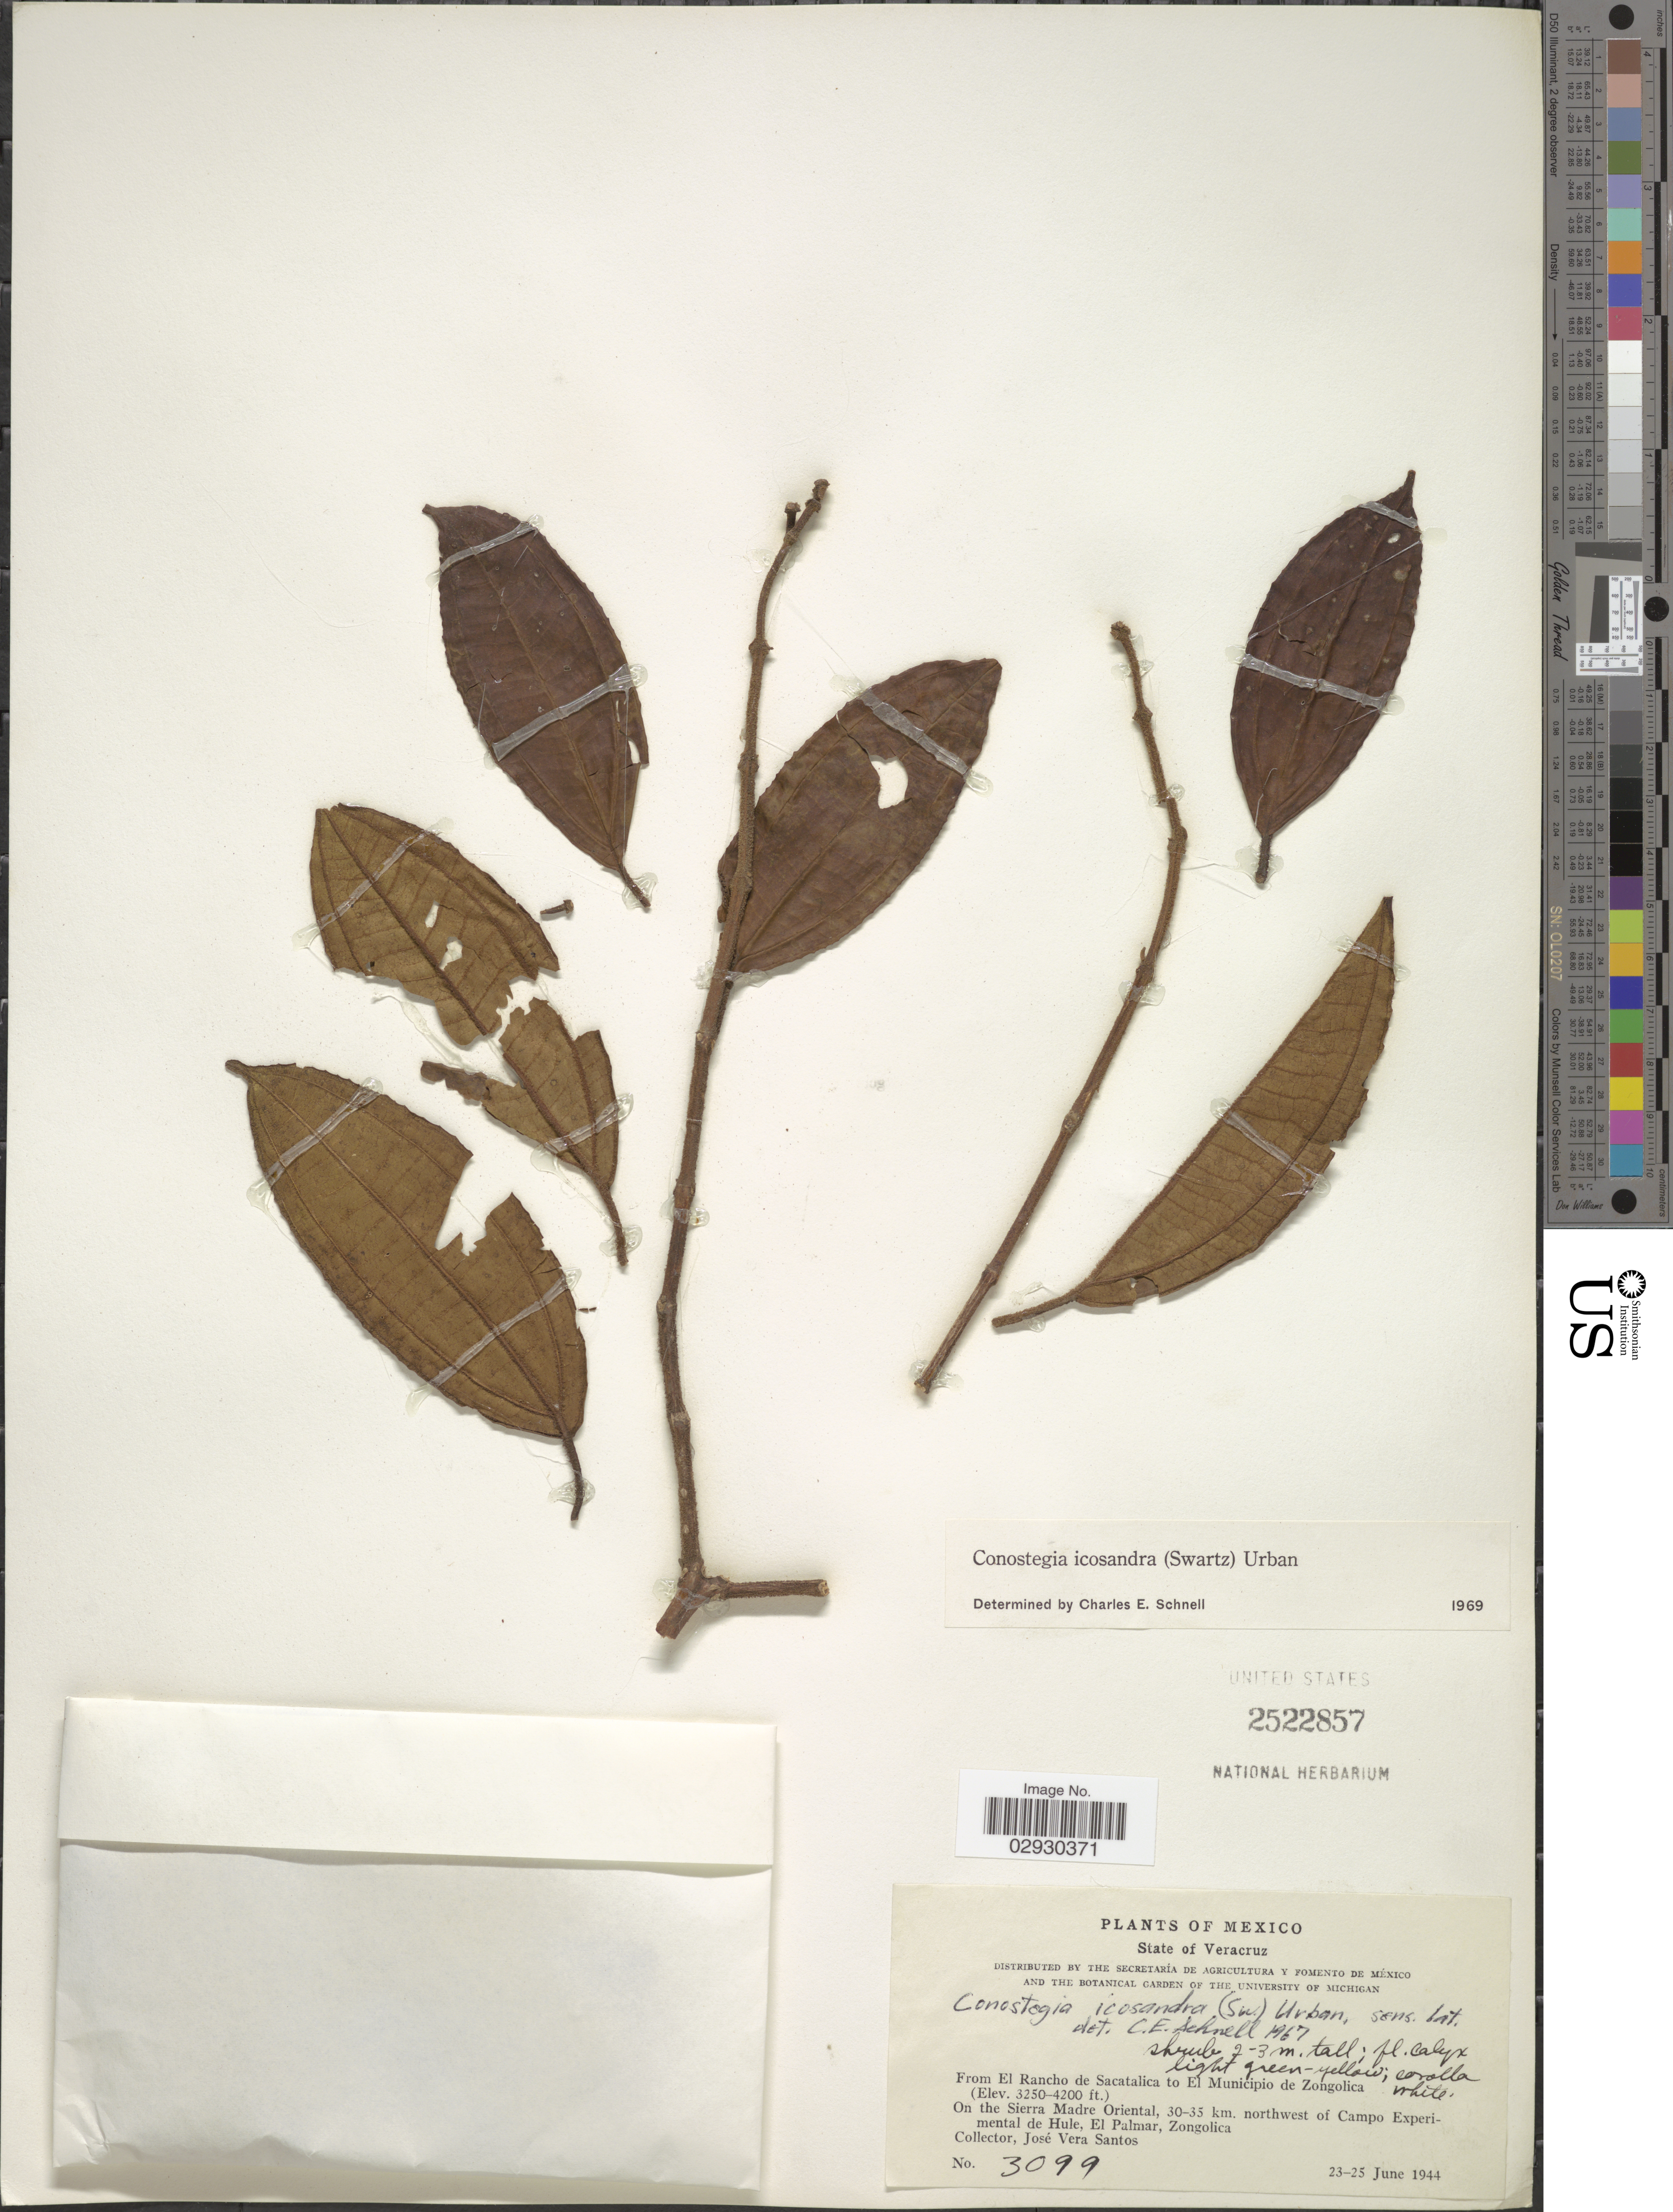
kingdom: Plantae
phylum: Tracheophyta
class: Magnoliopsida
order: Myrtales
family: Melastomataceae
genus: Conostegia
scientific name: Conostegia icosandra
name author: (Sw.) Urb.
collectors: J. V. Santos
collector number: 3099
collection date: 1944-06-23/1944-06-25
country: Mexico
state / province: Veracruz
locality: State of Veracruz. From El Rancho de Sacatalica to El Municipio de Zongolica. On the Sierra Madre Oriental, 30-35 km. northwest of Campo Experimental de Hule, El Palmar, Zongolica.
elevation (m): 991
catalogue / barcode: US 2522857